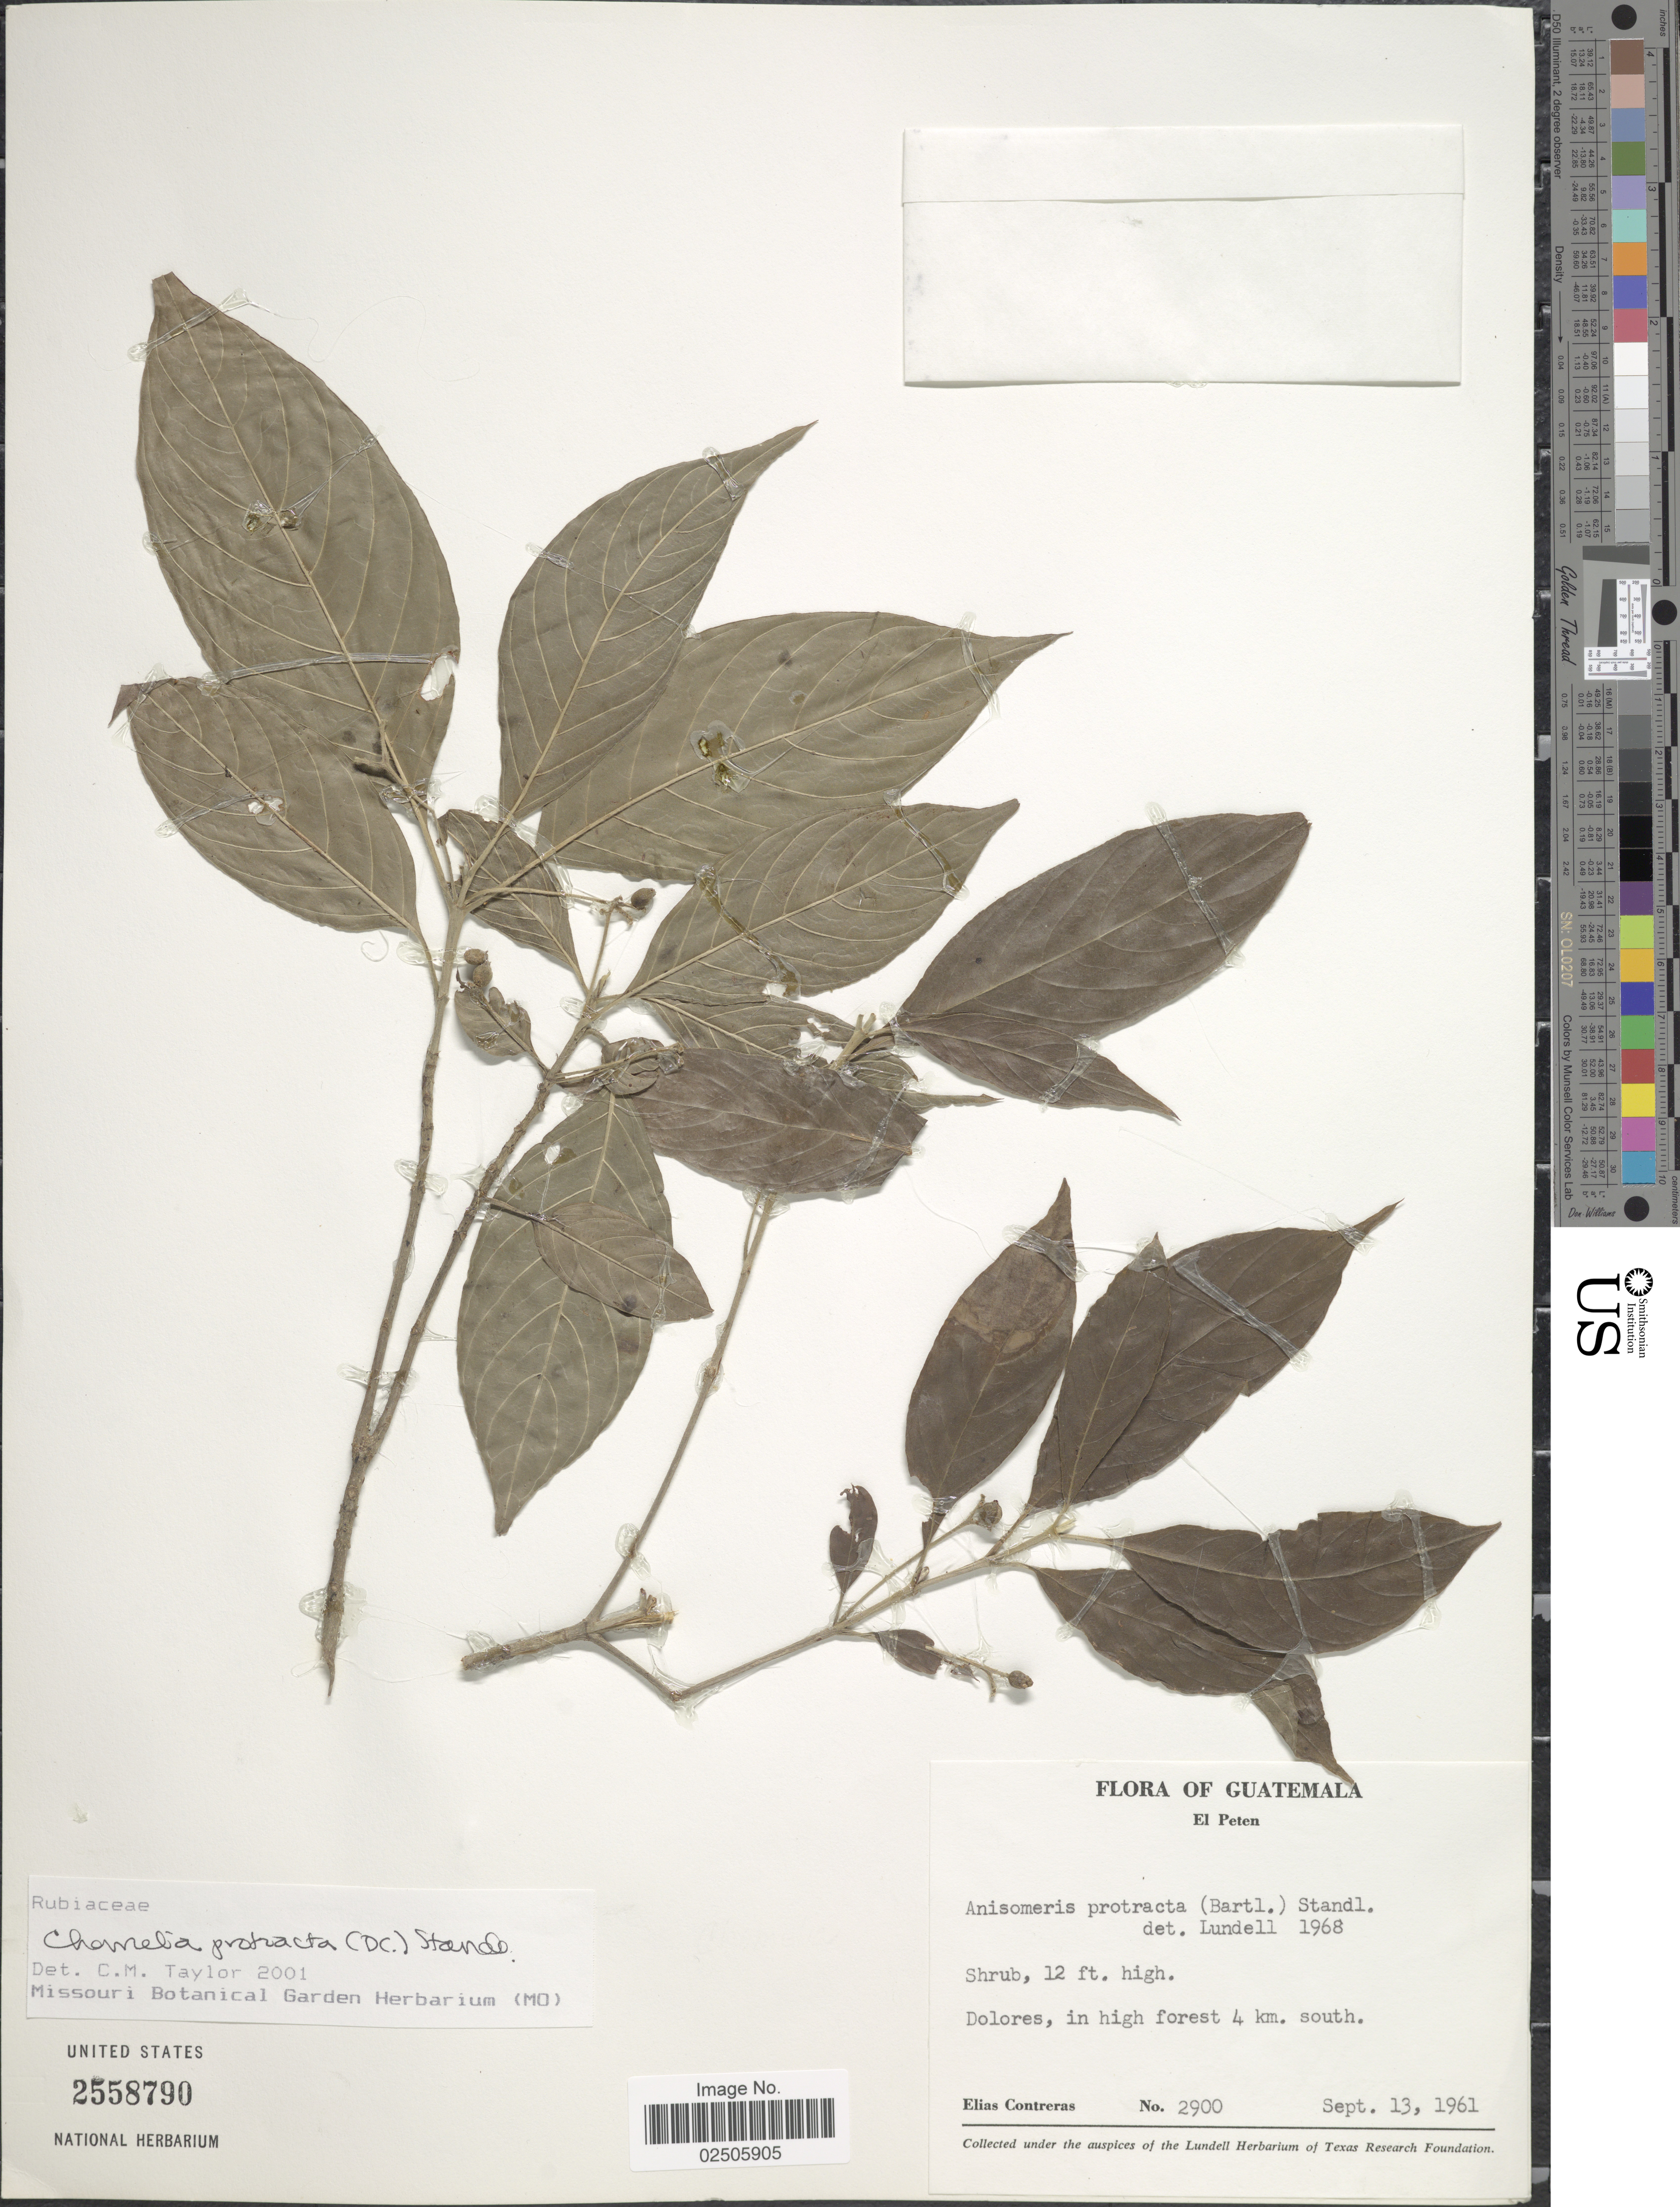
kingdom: Plantae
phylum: Tracheophyta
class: Magnoliopsida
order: Gentianales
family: Rubiaceae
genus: Chomelia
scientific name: Chomelia protracta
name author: (Bartl. ex DC.) Standl.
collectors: E. Contreras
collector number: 2900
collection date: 1961-09-13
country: Guatemala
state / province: El Petén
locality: Dolores, in high forest 4 km. south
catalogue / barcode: US 2558790